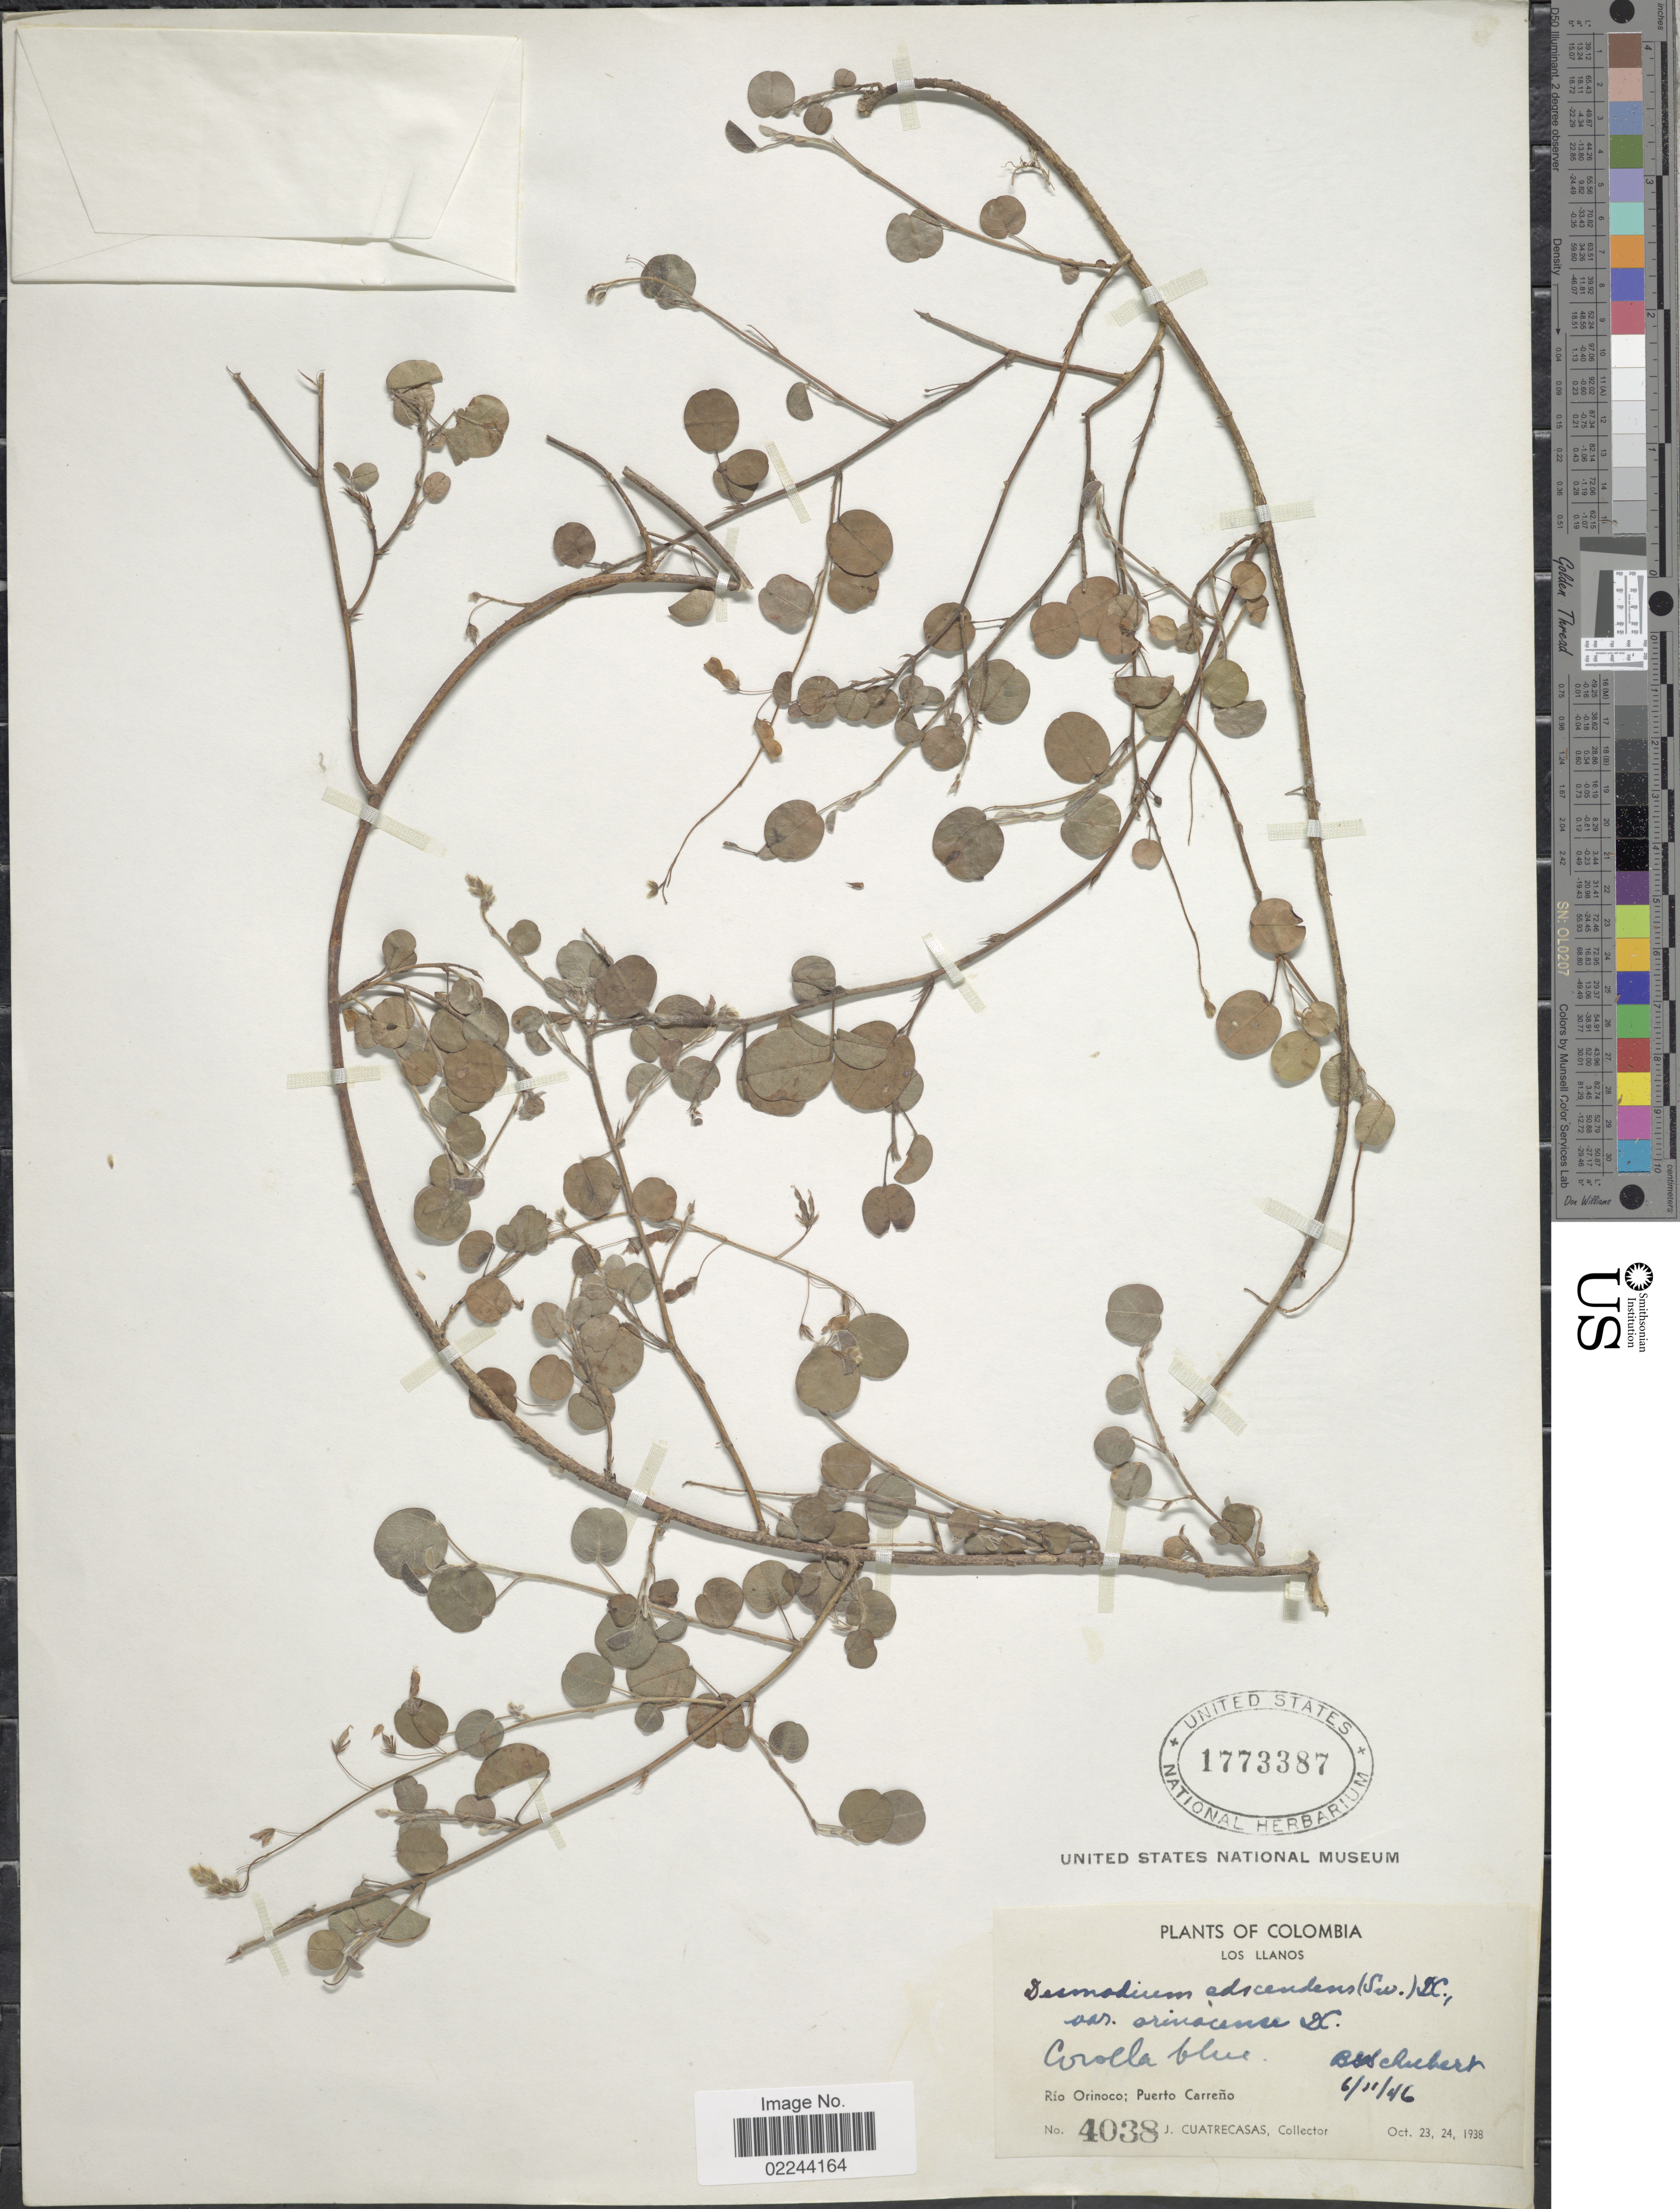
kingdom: Plantae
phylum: Tracheophyta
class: Magnoliopsida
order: Fabales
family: Fabaceae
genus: Grona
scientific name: Grona adscendens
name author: (Sw.) H. Ohashi & K. Ohashi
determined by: Strong, Mark T., (BOT), Smithsonian Institution - National Museum of Natural History (UNITED STATES)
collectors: J. Cuatrecasas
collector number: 4038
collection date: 1938-10-23/1938-10-24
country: Colombia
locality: Los Llanos, Río Orinoco; Puerto Carreño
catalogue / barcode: US 1773387